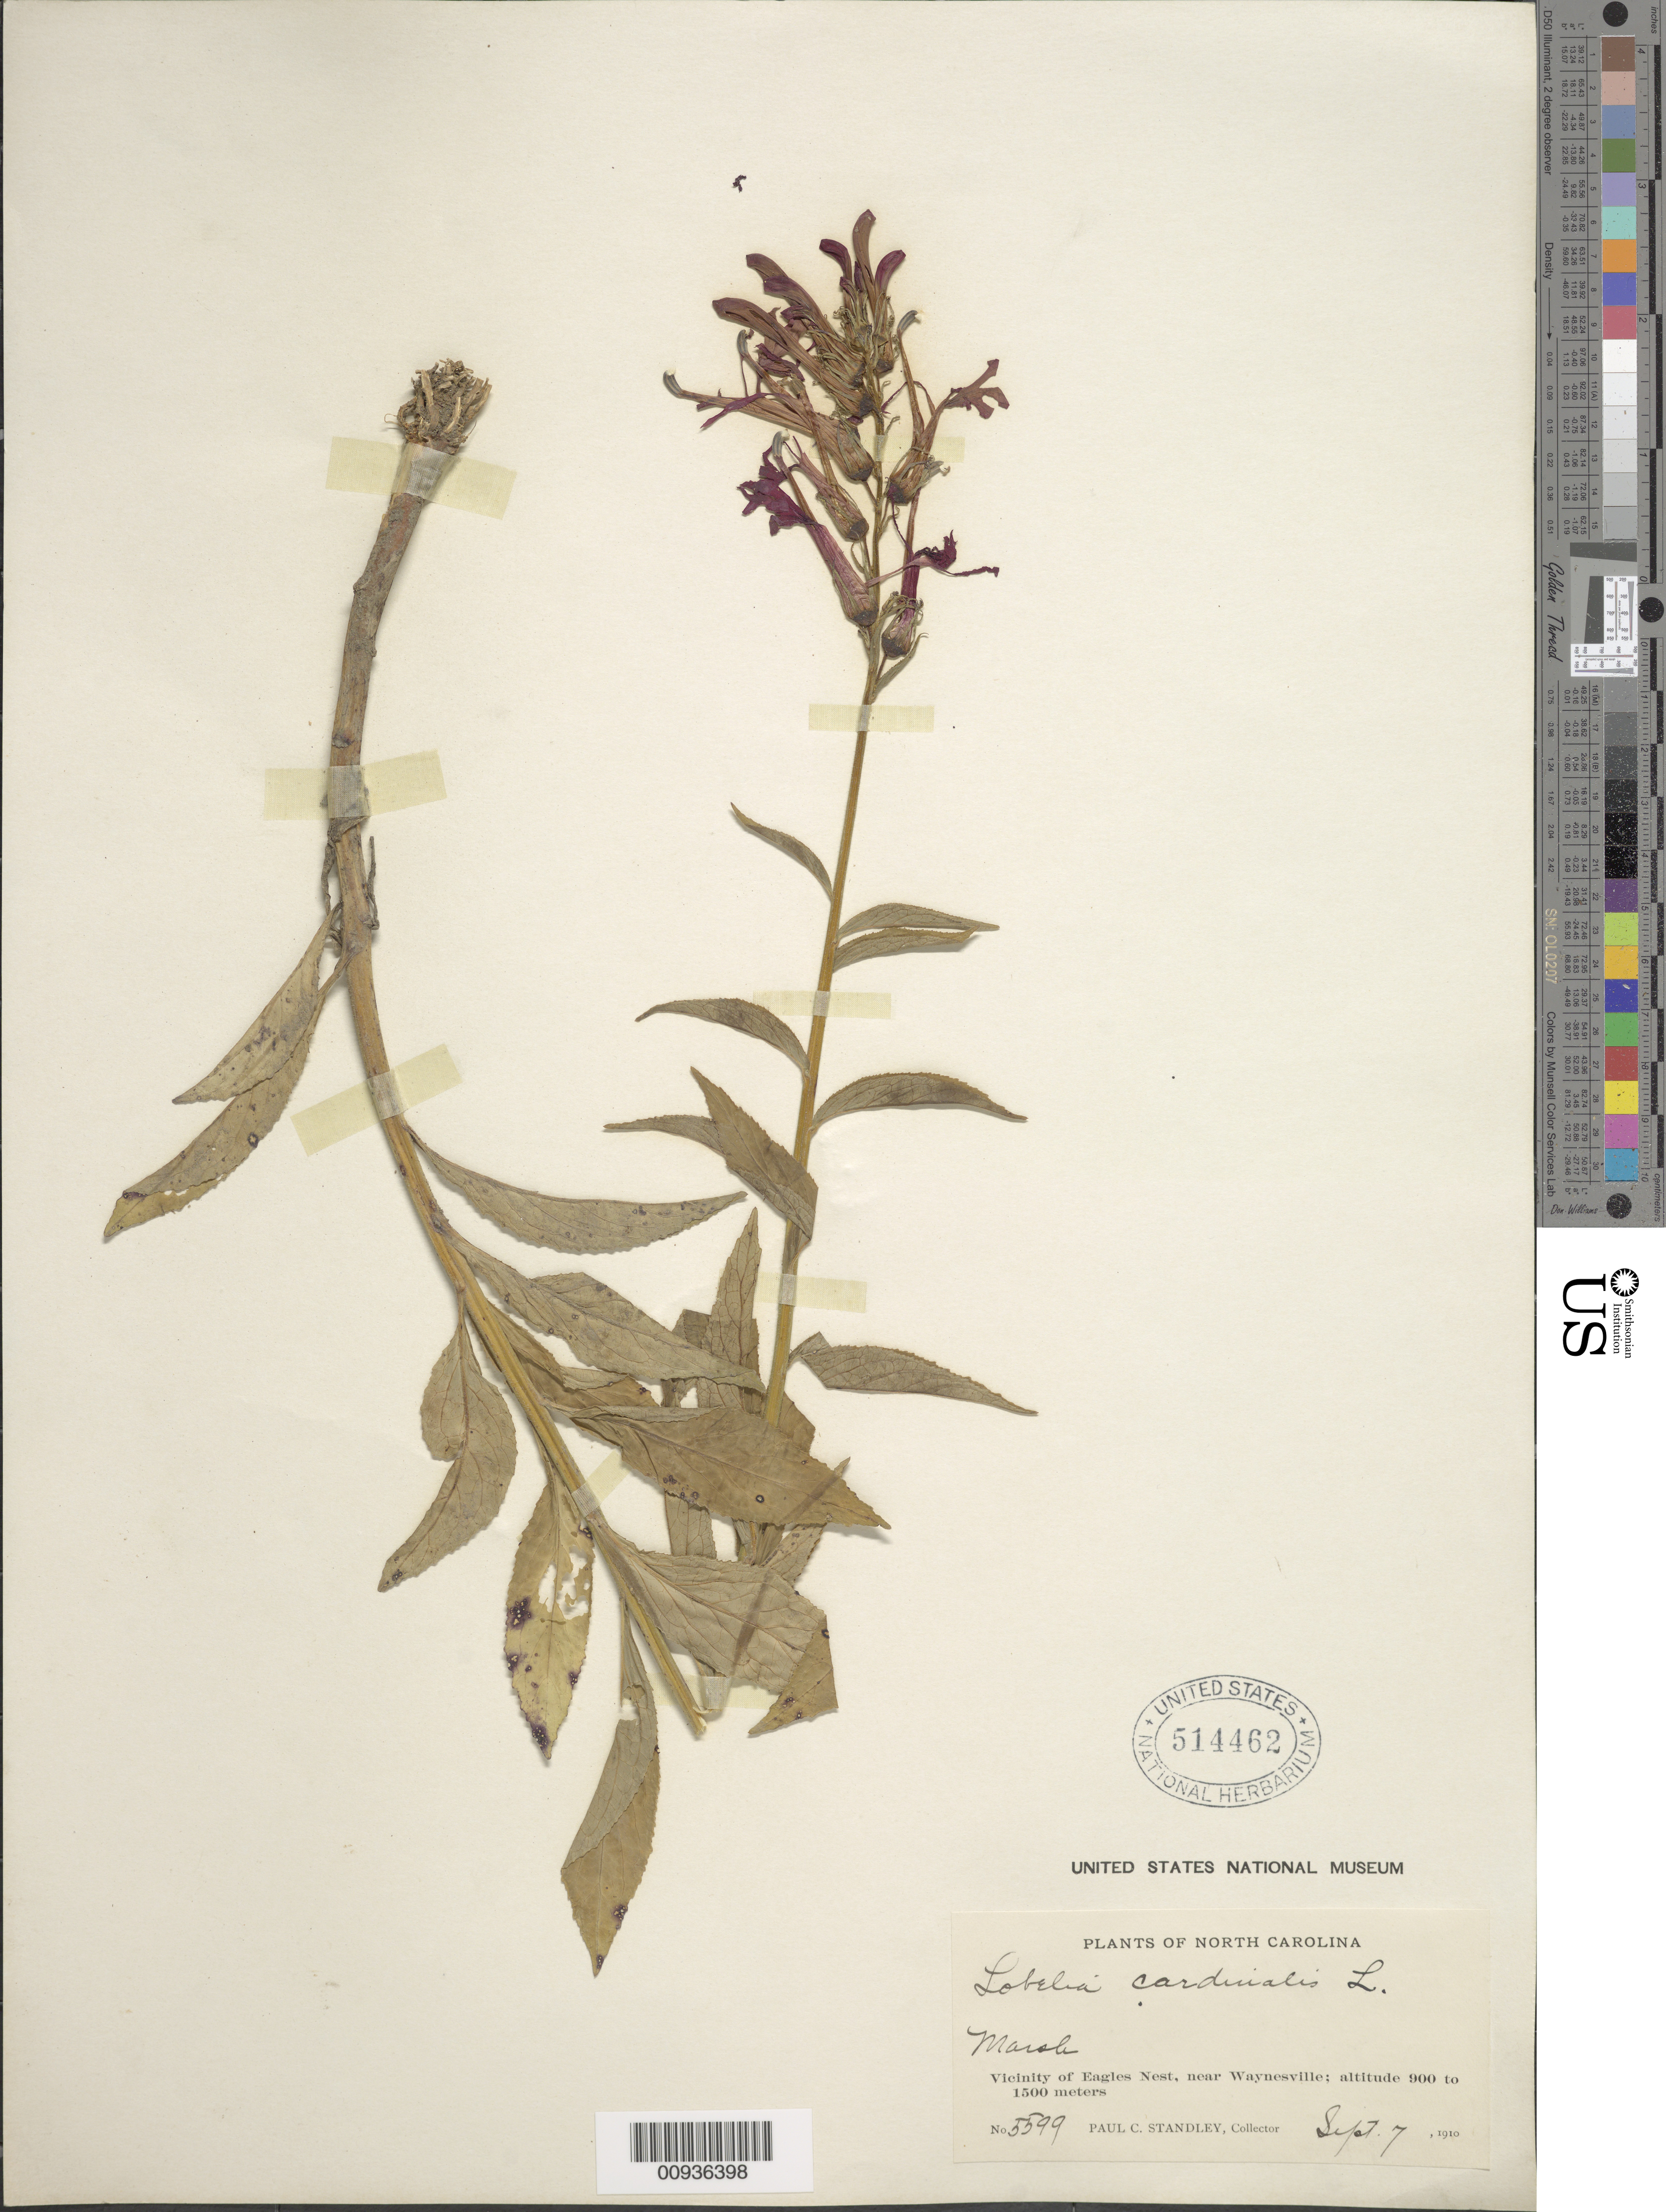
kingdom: Plantae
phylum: Tracheophyta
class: Magnoliopsida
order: Asterales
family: Campanulaceae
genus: Lobelia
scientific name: Lobelia cardinalis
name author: L.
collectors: P. C. Standley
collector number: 5599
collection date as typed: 07 Sep 1910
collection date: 1910-09-07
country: United States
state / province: North Carolina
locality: Eagles Nest, near Waynesville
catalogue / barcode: US 514462